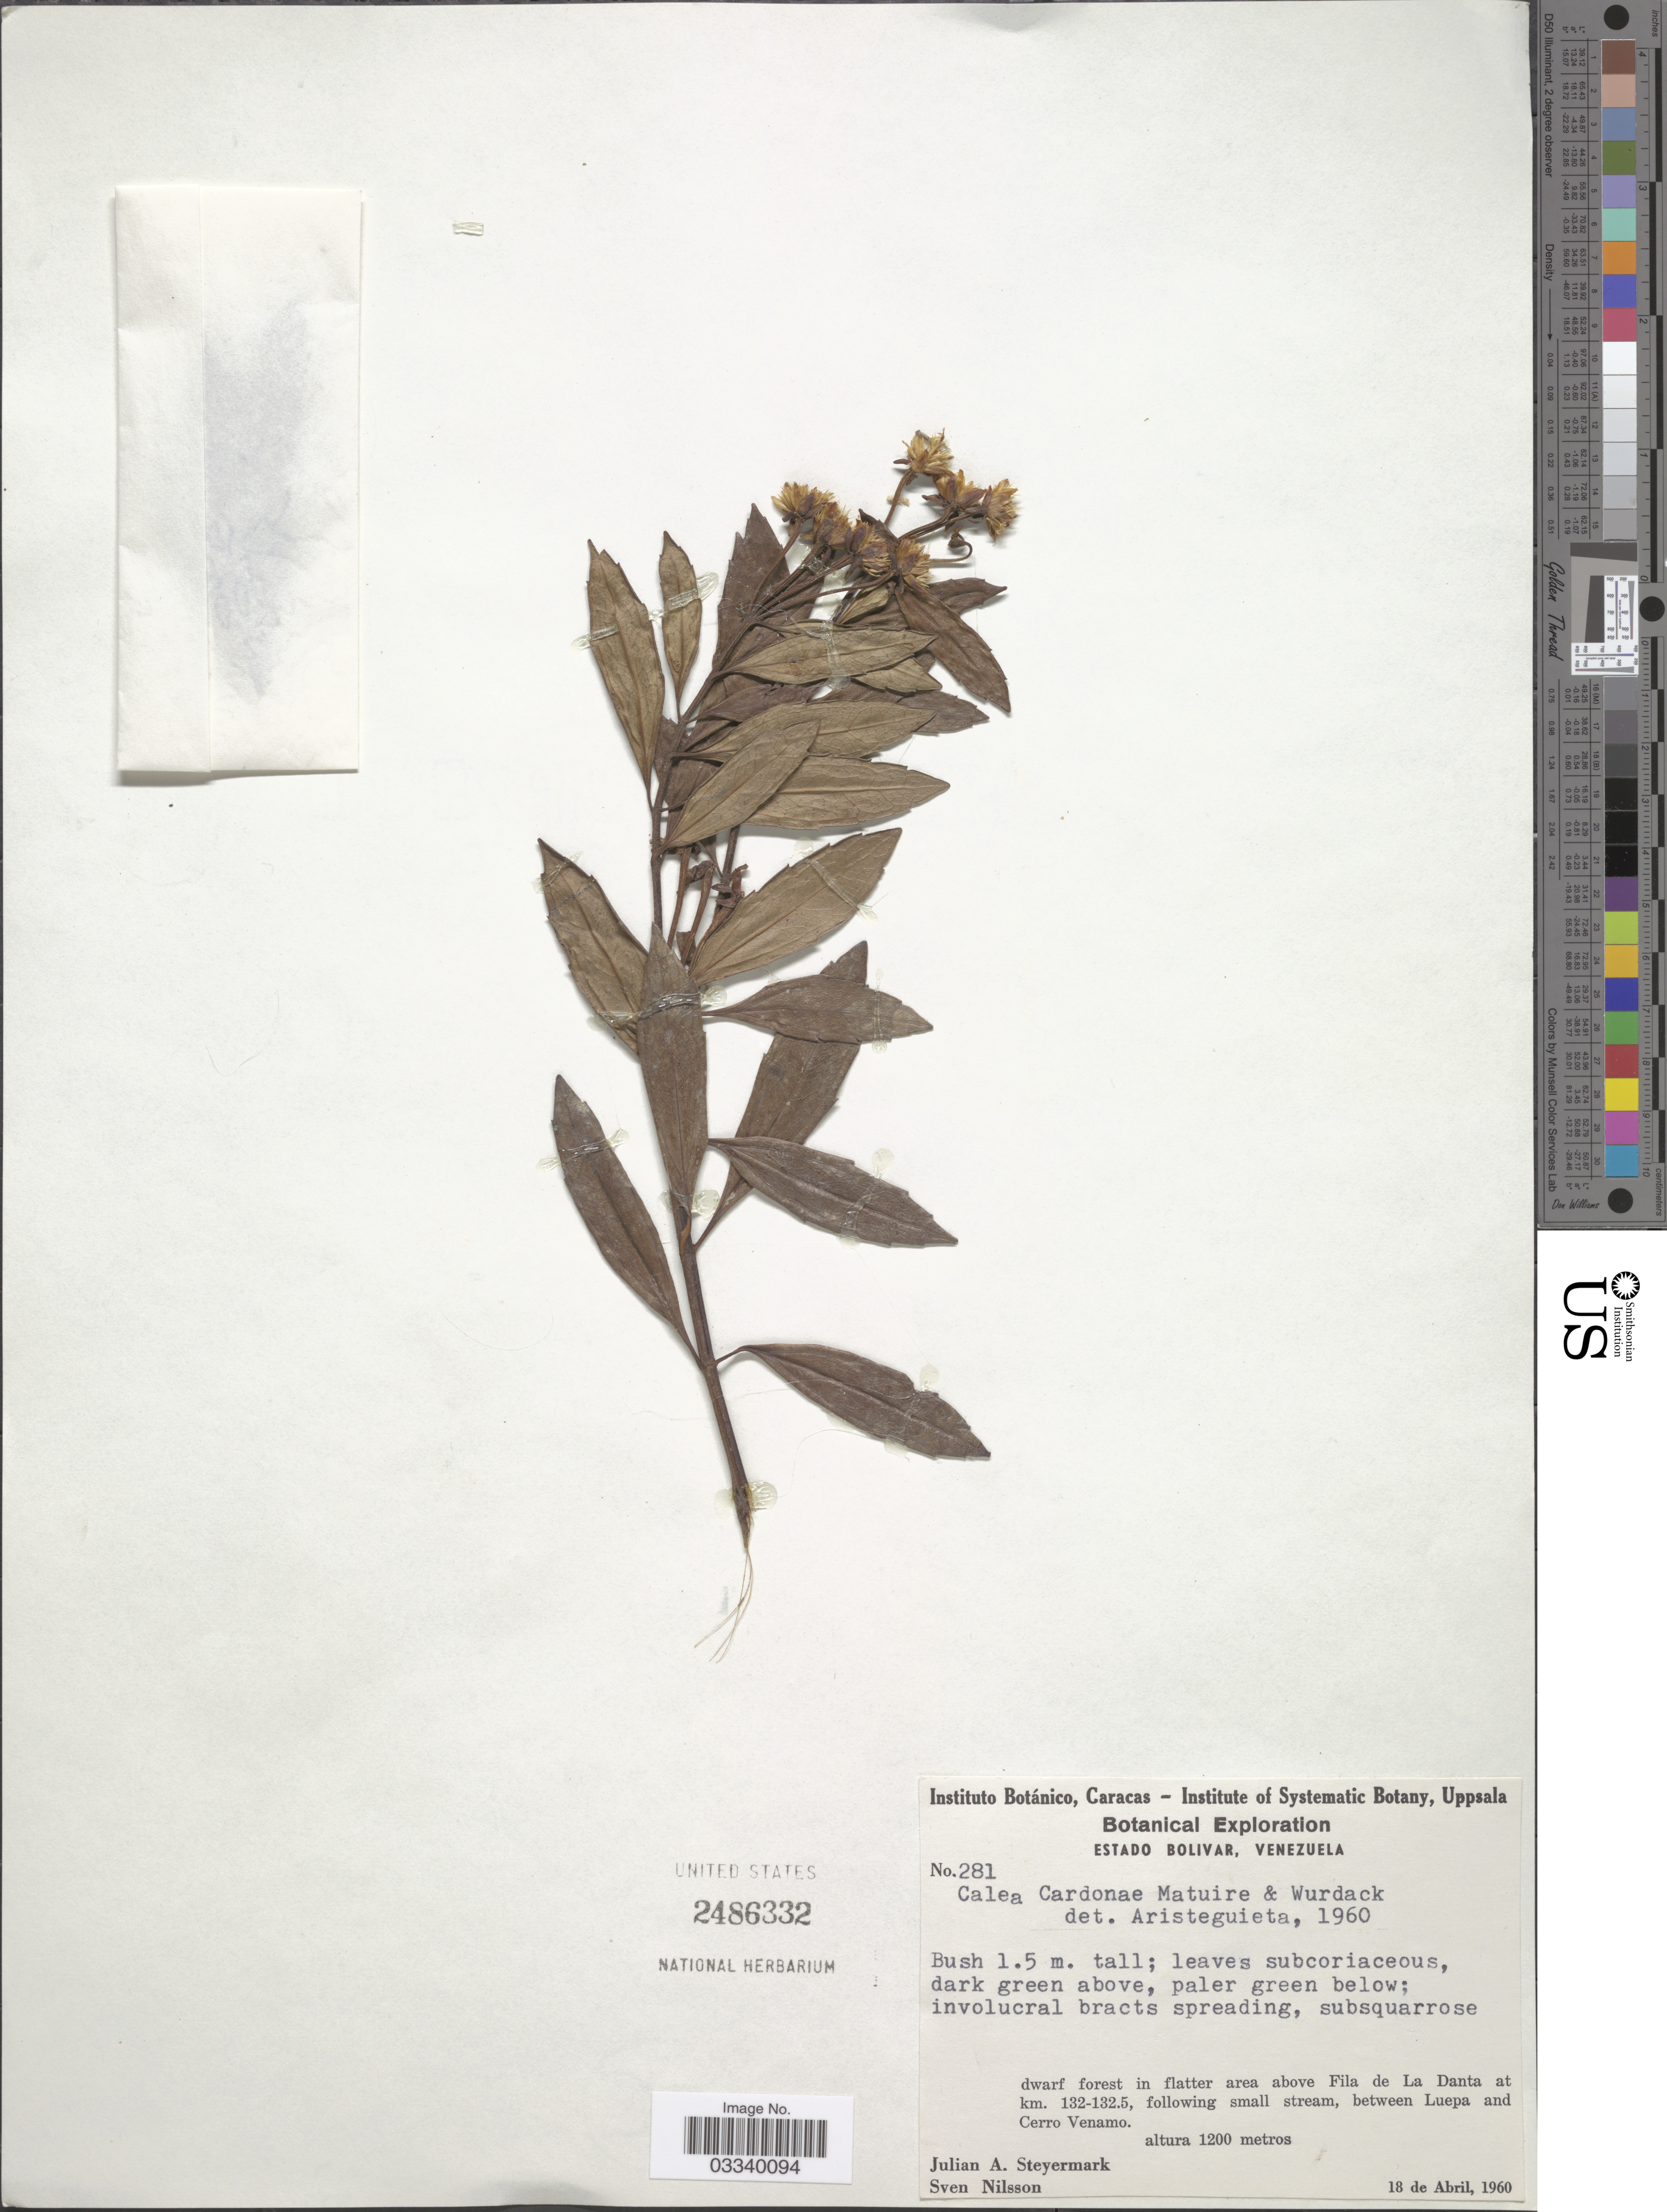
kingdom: Plantae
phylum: Tracheophyta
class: Magnoliopsida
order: Asterales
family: Asteraceae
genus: Calea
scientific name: Calea lucidivenia var. cardonae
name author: (Maguire & Wurdack) Pruski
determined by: Bueno, Vinicius Resende, (ICN), Universidade Federal do Rio Grande do Sul (BRAZIL)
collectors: J. Steyermark & Sv. Nilsson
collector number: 281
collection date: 1960-04-18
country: Venezuela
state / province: Bolivar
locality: Dwarf forest in flatter area above Fila de La Danta at km. 132-132.5, following small stream, between Luepa and Cerro Venamo.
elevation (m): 1200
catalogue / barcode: US 2486332